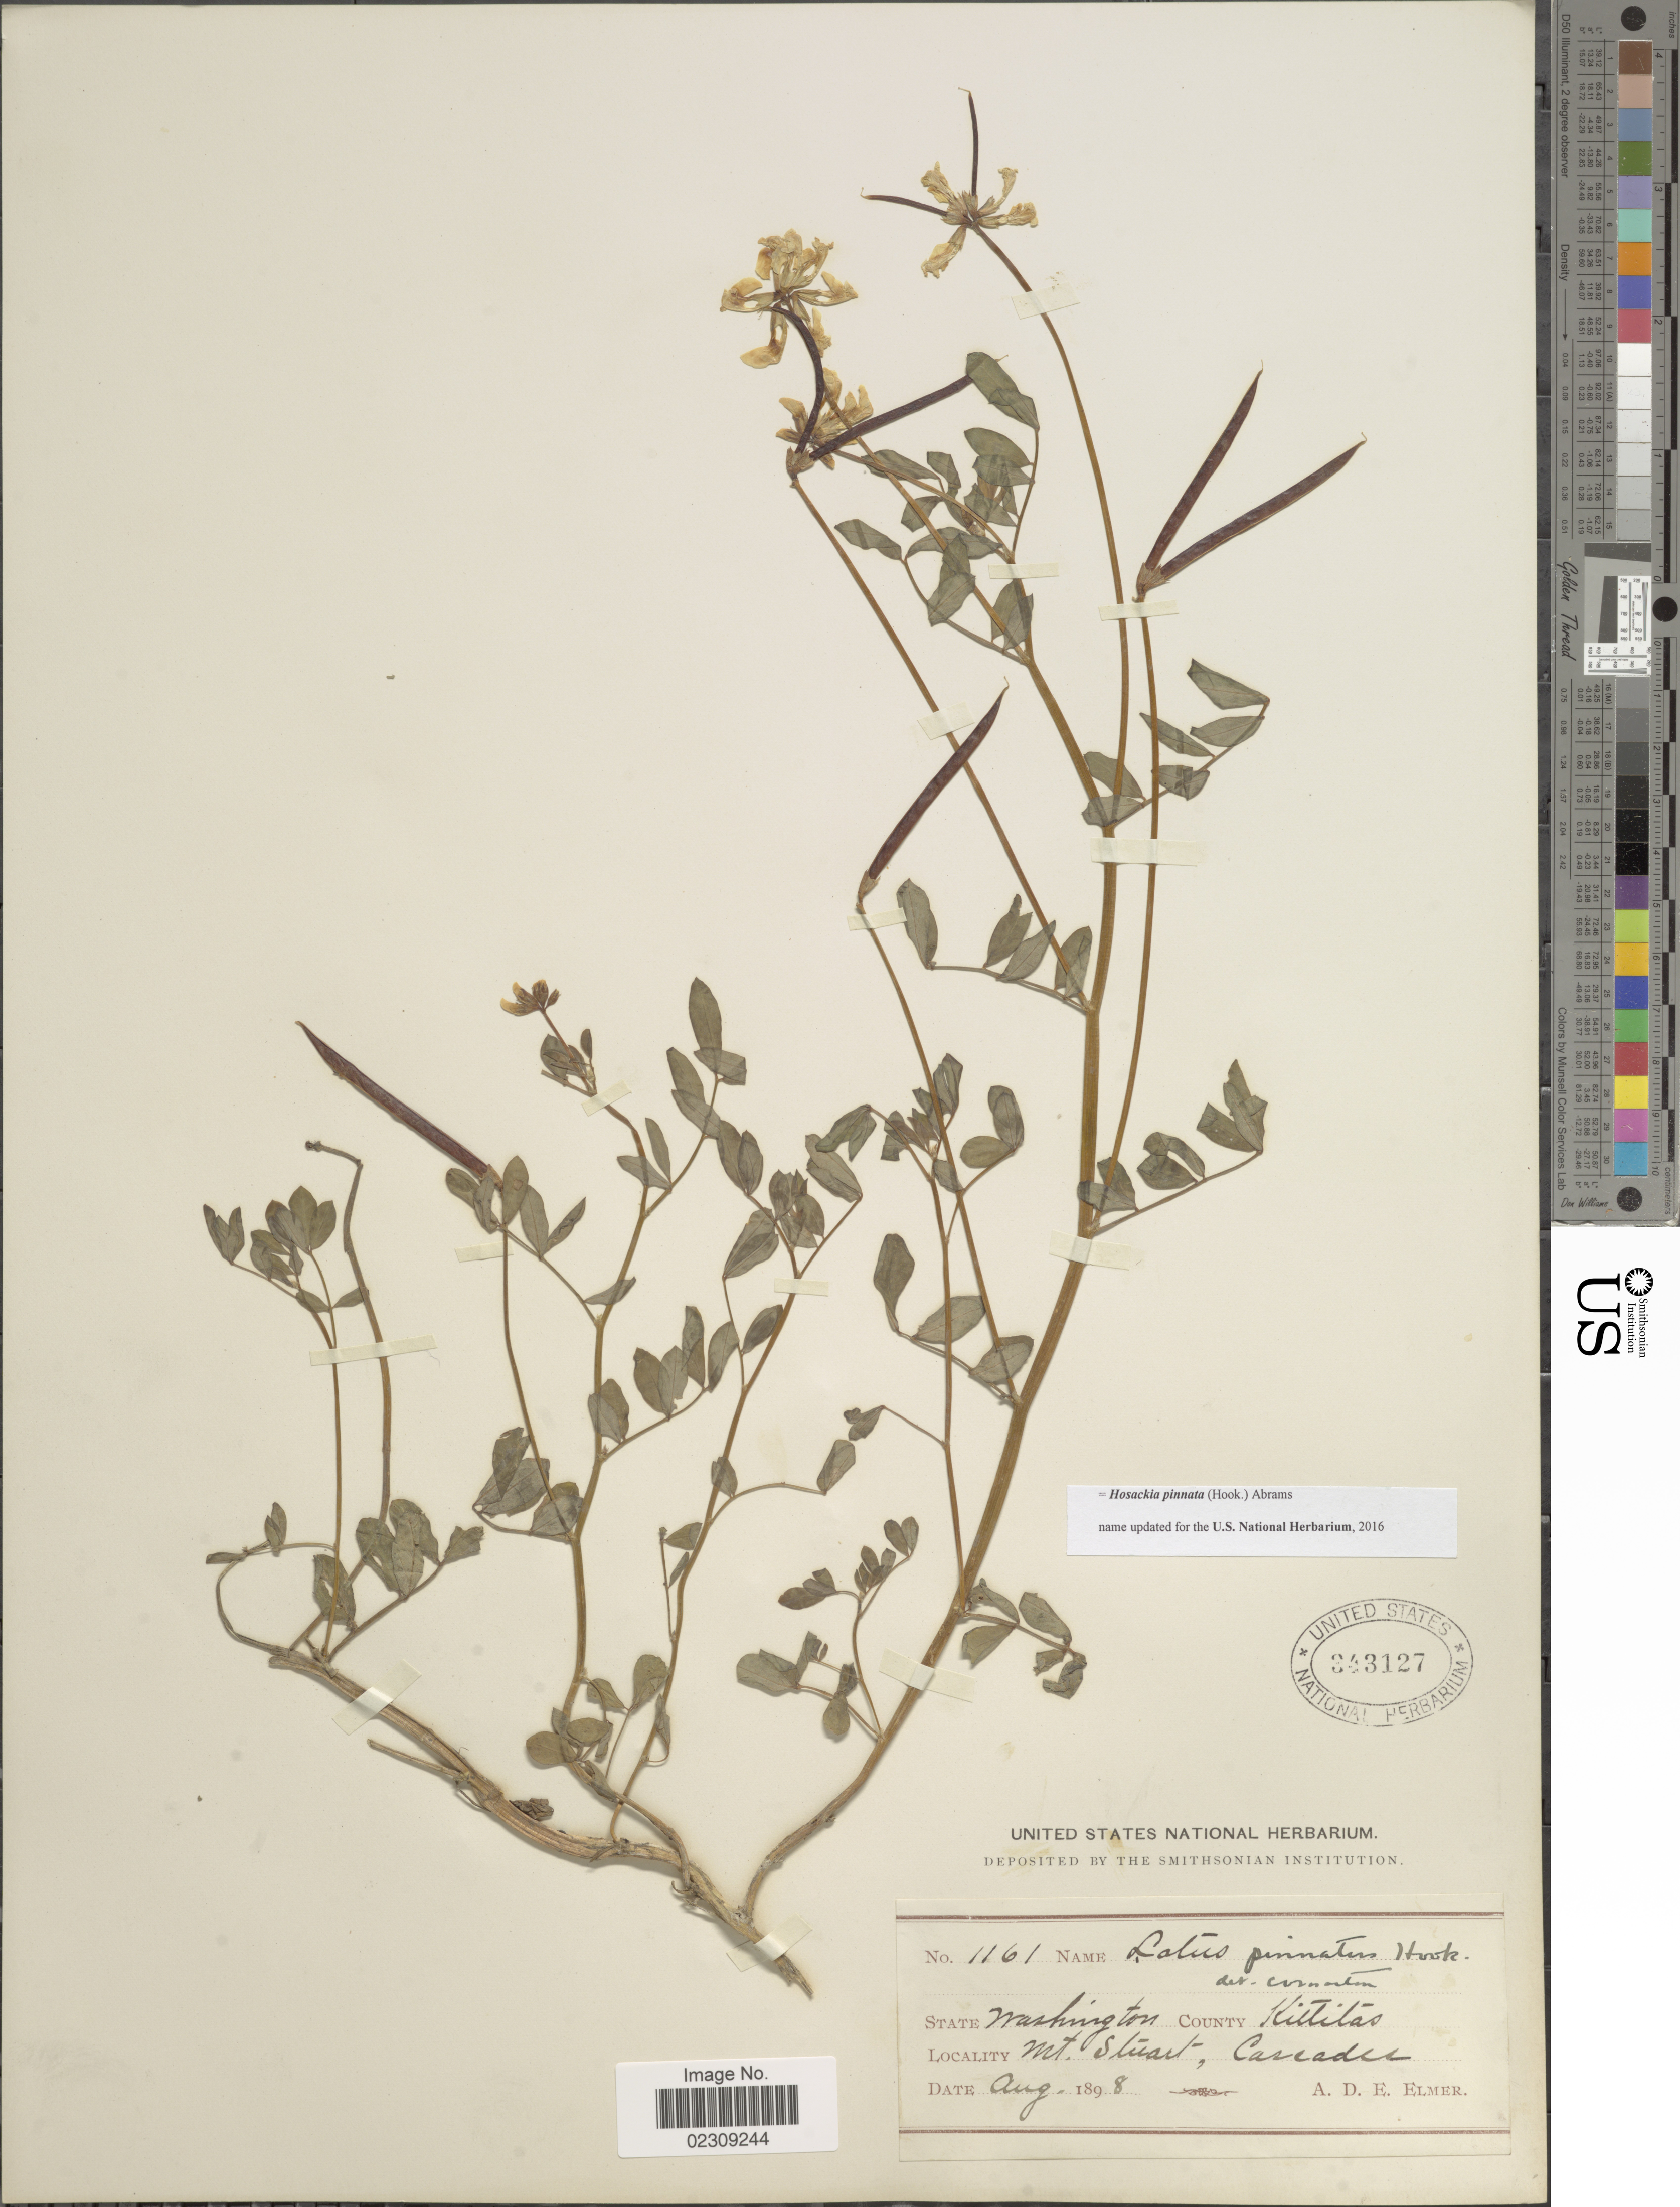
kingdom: Plantae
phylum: Tracheophyta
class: Magnoliopsida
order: Fabales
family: Fabaceae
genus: Hosackia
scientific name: Hosackia pinnata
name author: (Hook.) Abrams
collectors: A. D. E. Elmer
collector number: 1161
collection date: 1898-08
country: United States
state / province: Washington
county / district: Kittitas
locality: Kittitas, Mt Stuart, Cascades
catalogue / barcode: US 343127